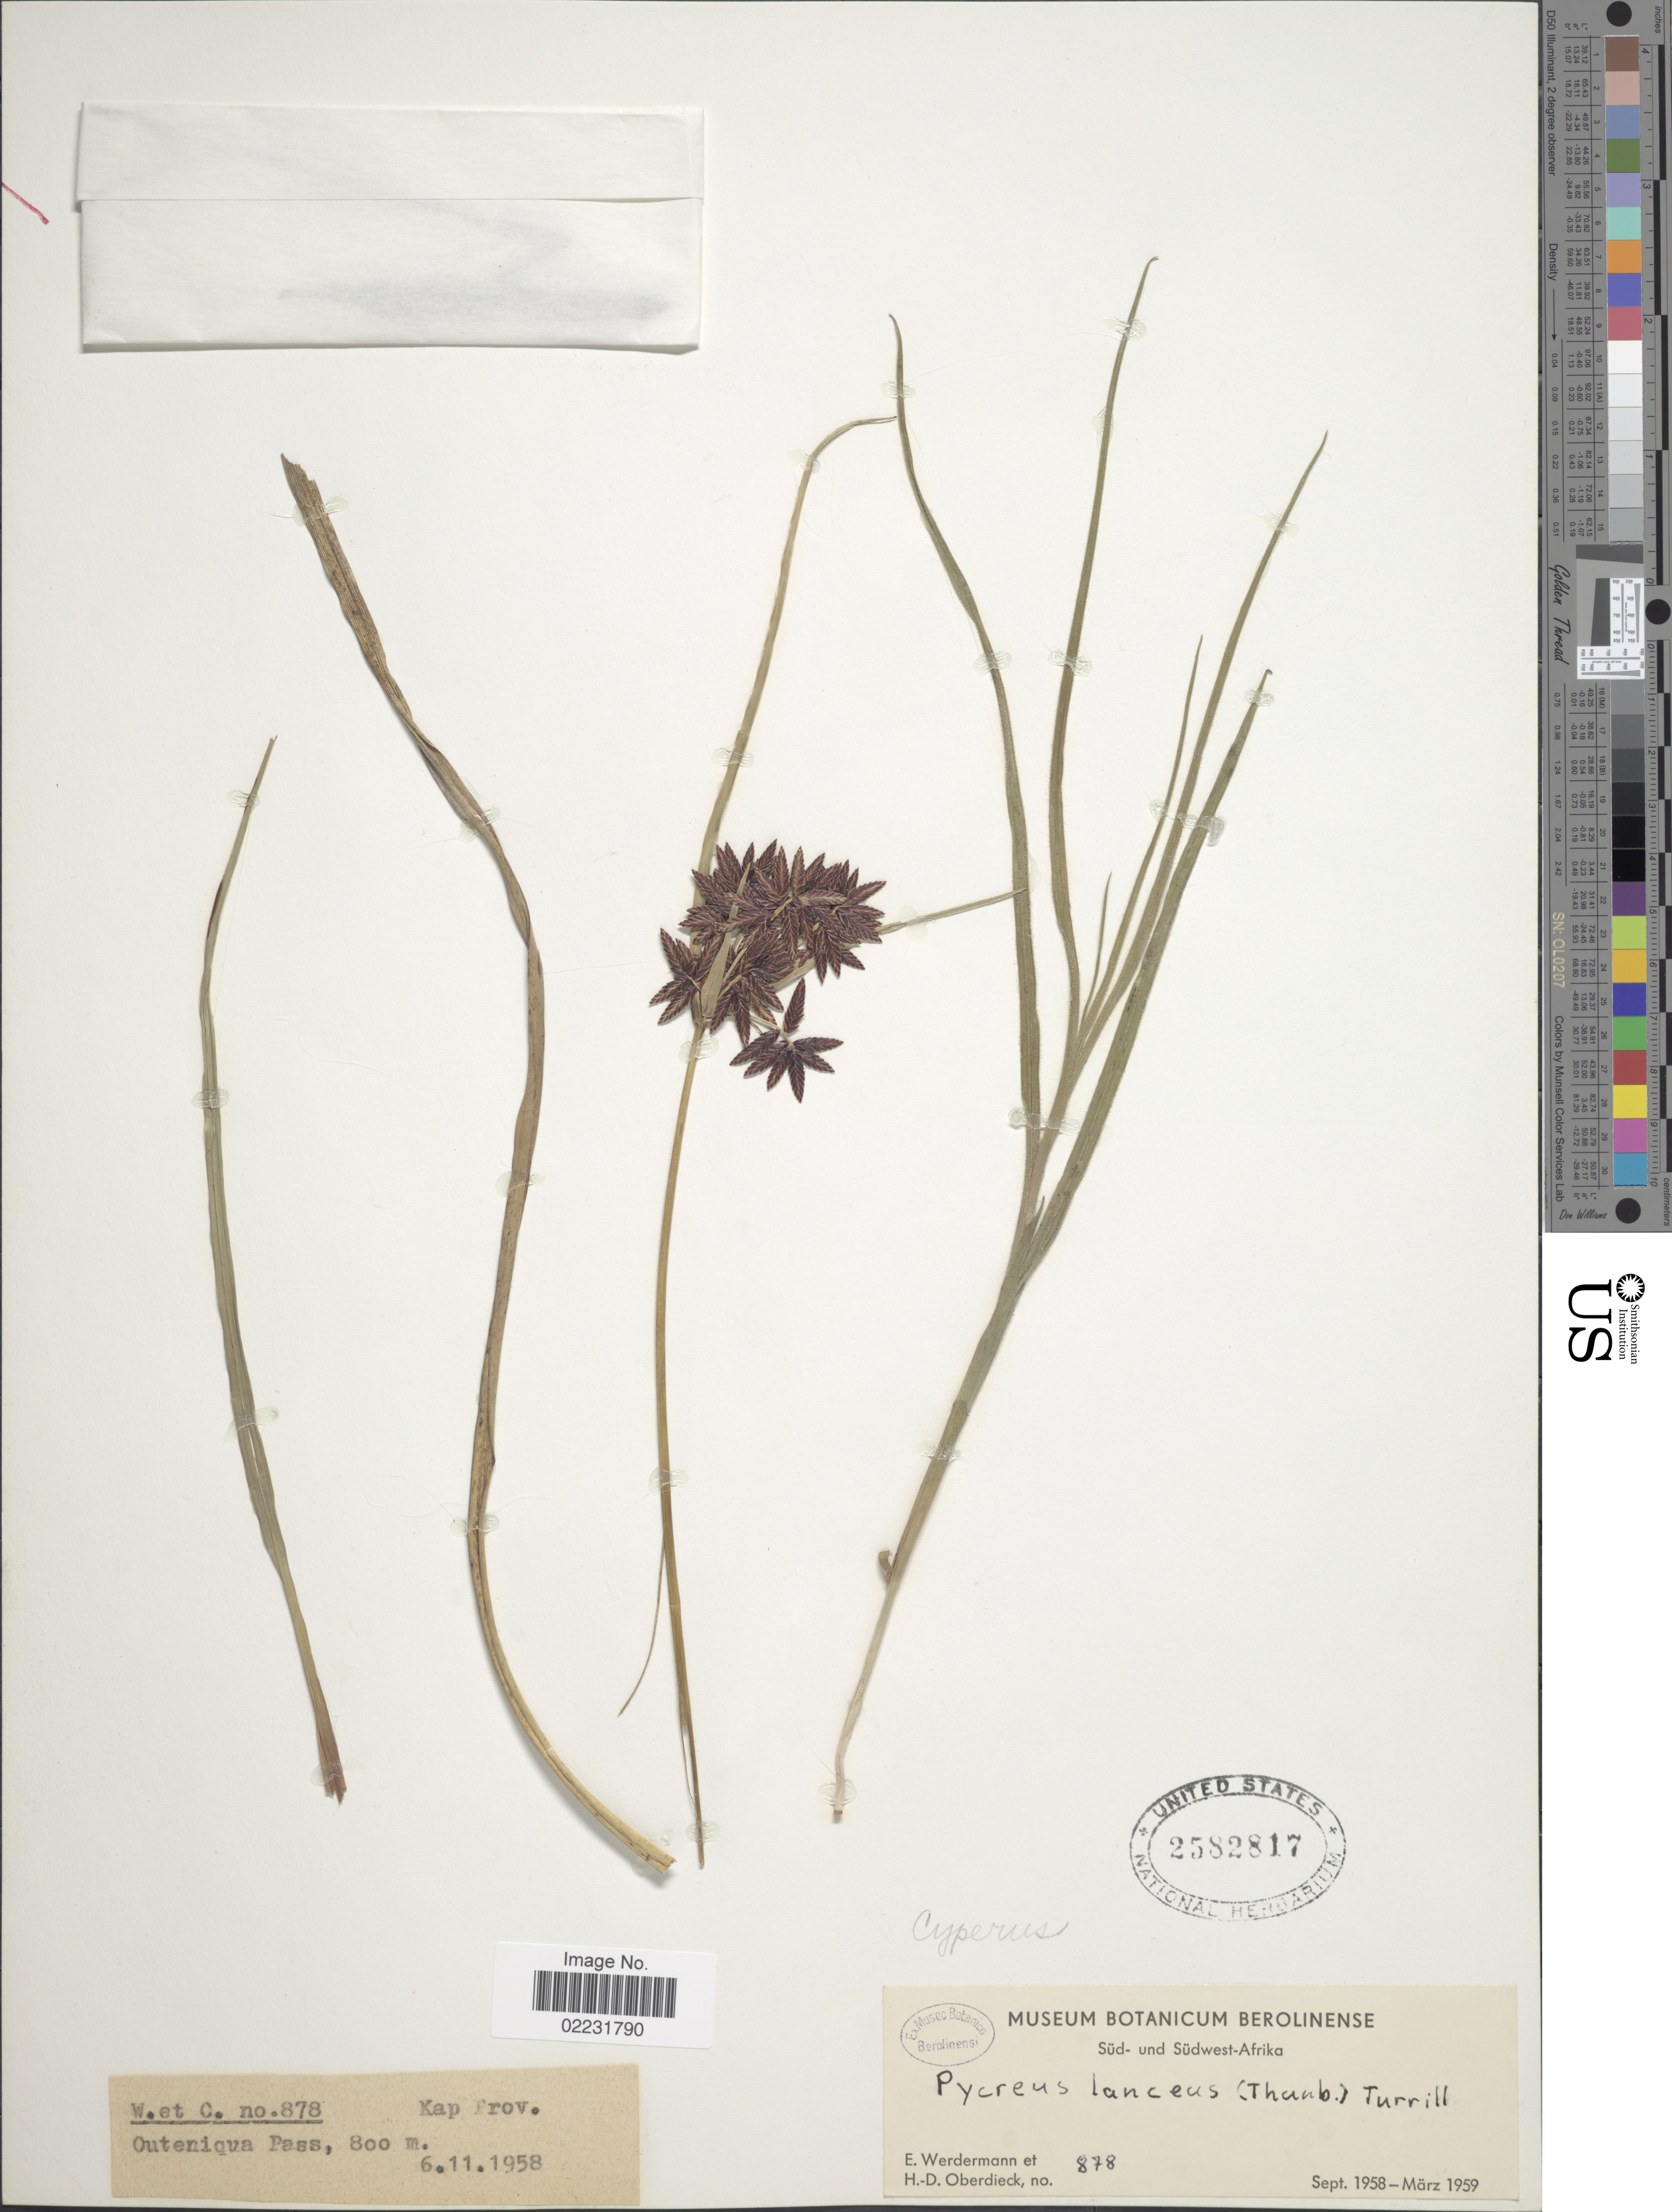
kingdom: Plantae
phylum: Tracheophyta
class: Liliopsida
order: Poales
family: Cyperaceae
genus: Cyperus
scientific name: Cyperus nitidus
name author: Lam.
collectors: E. Werdermann & H. Oberdieck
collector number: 878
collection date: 1958-09/1959-03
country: South Africa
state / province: Western Cape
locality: Kap Province, Outeniqua Pass, Sud-und Sudwest-Afrika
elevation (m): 800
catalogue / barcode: US 2582817